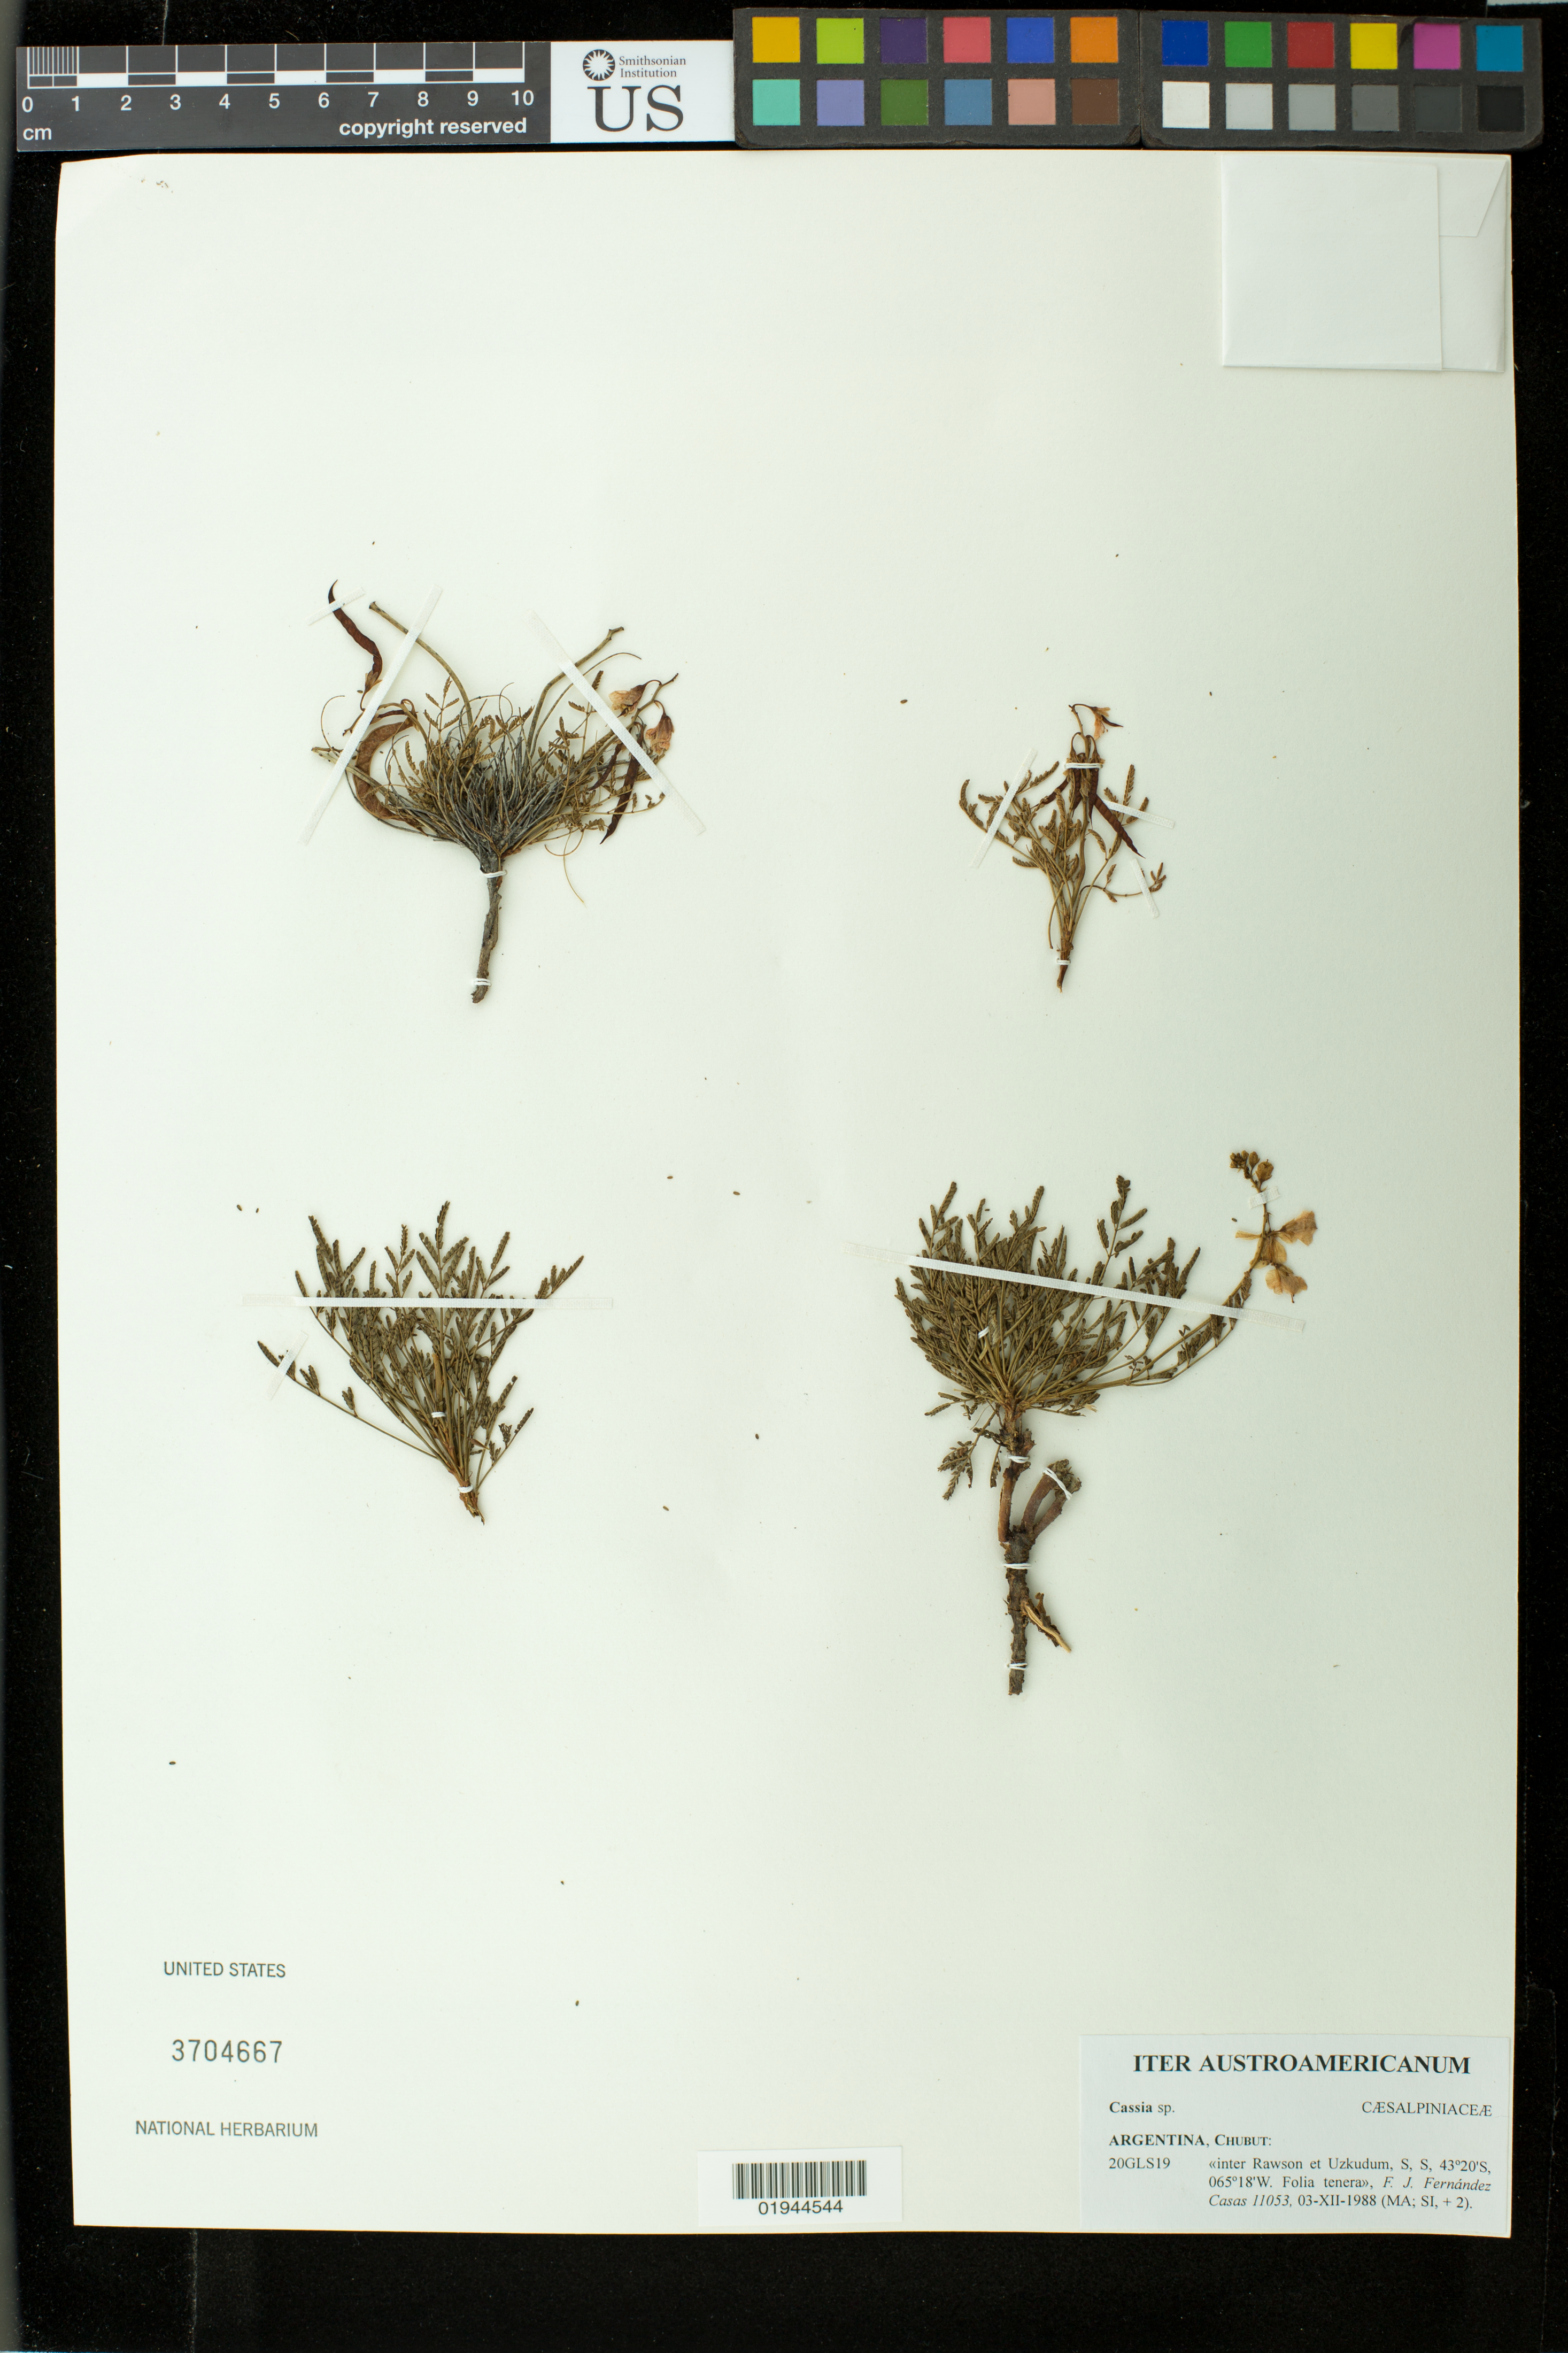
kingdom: Plantae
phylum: Tracheophyta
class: Magnoliopsida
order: Fabales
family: Fabaceae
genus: Cassia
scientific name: Cassia sp.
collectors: F. J. Fernández Casas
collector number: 11053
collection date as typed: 03-XII-1988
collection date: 1988-12-03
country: Argentina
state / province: Chubut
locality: inter Rawson et Uzkudum, S.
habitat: folia tenera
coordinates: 43 20 S, 65 18 W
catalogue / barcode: US 3704667